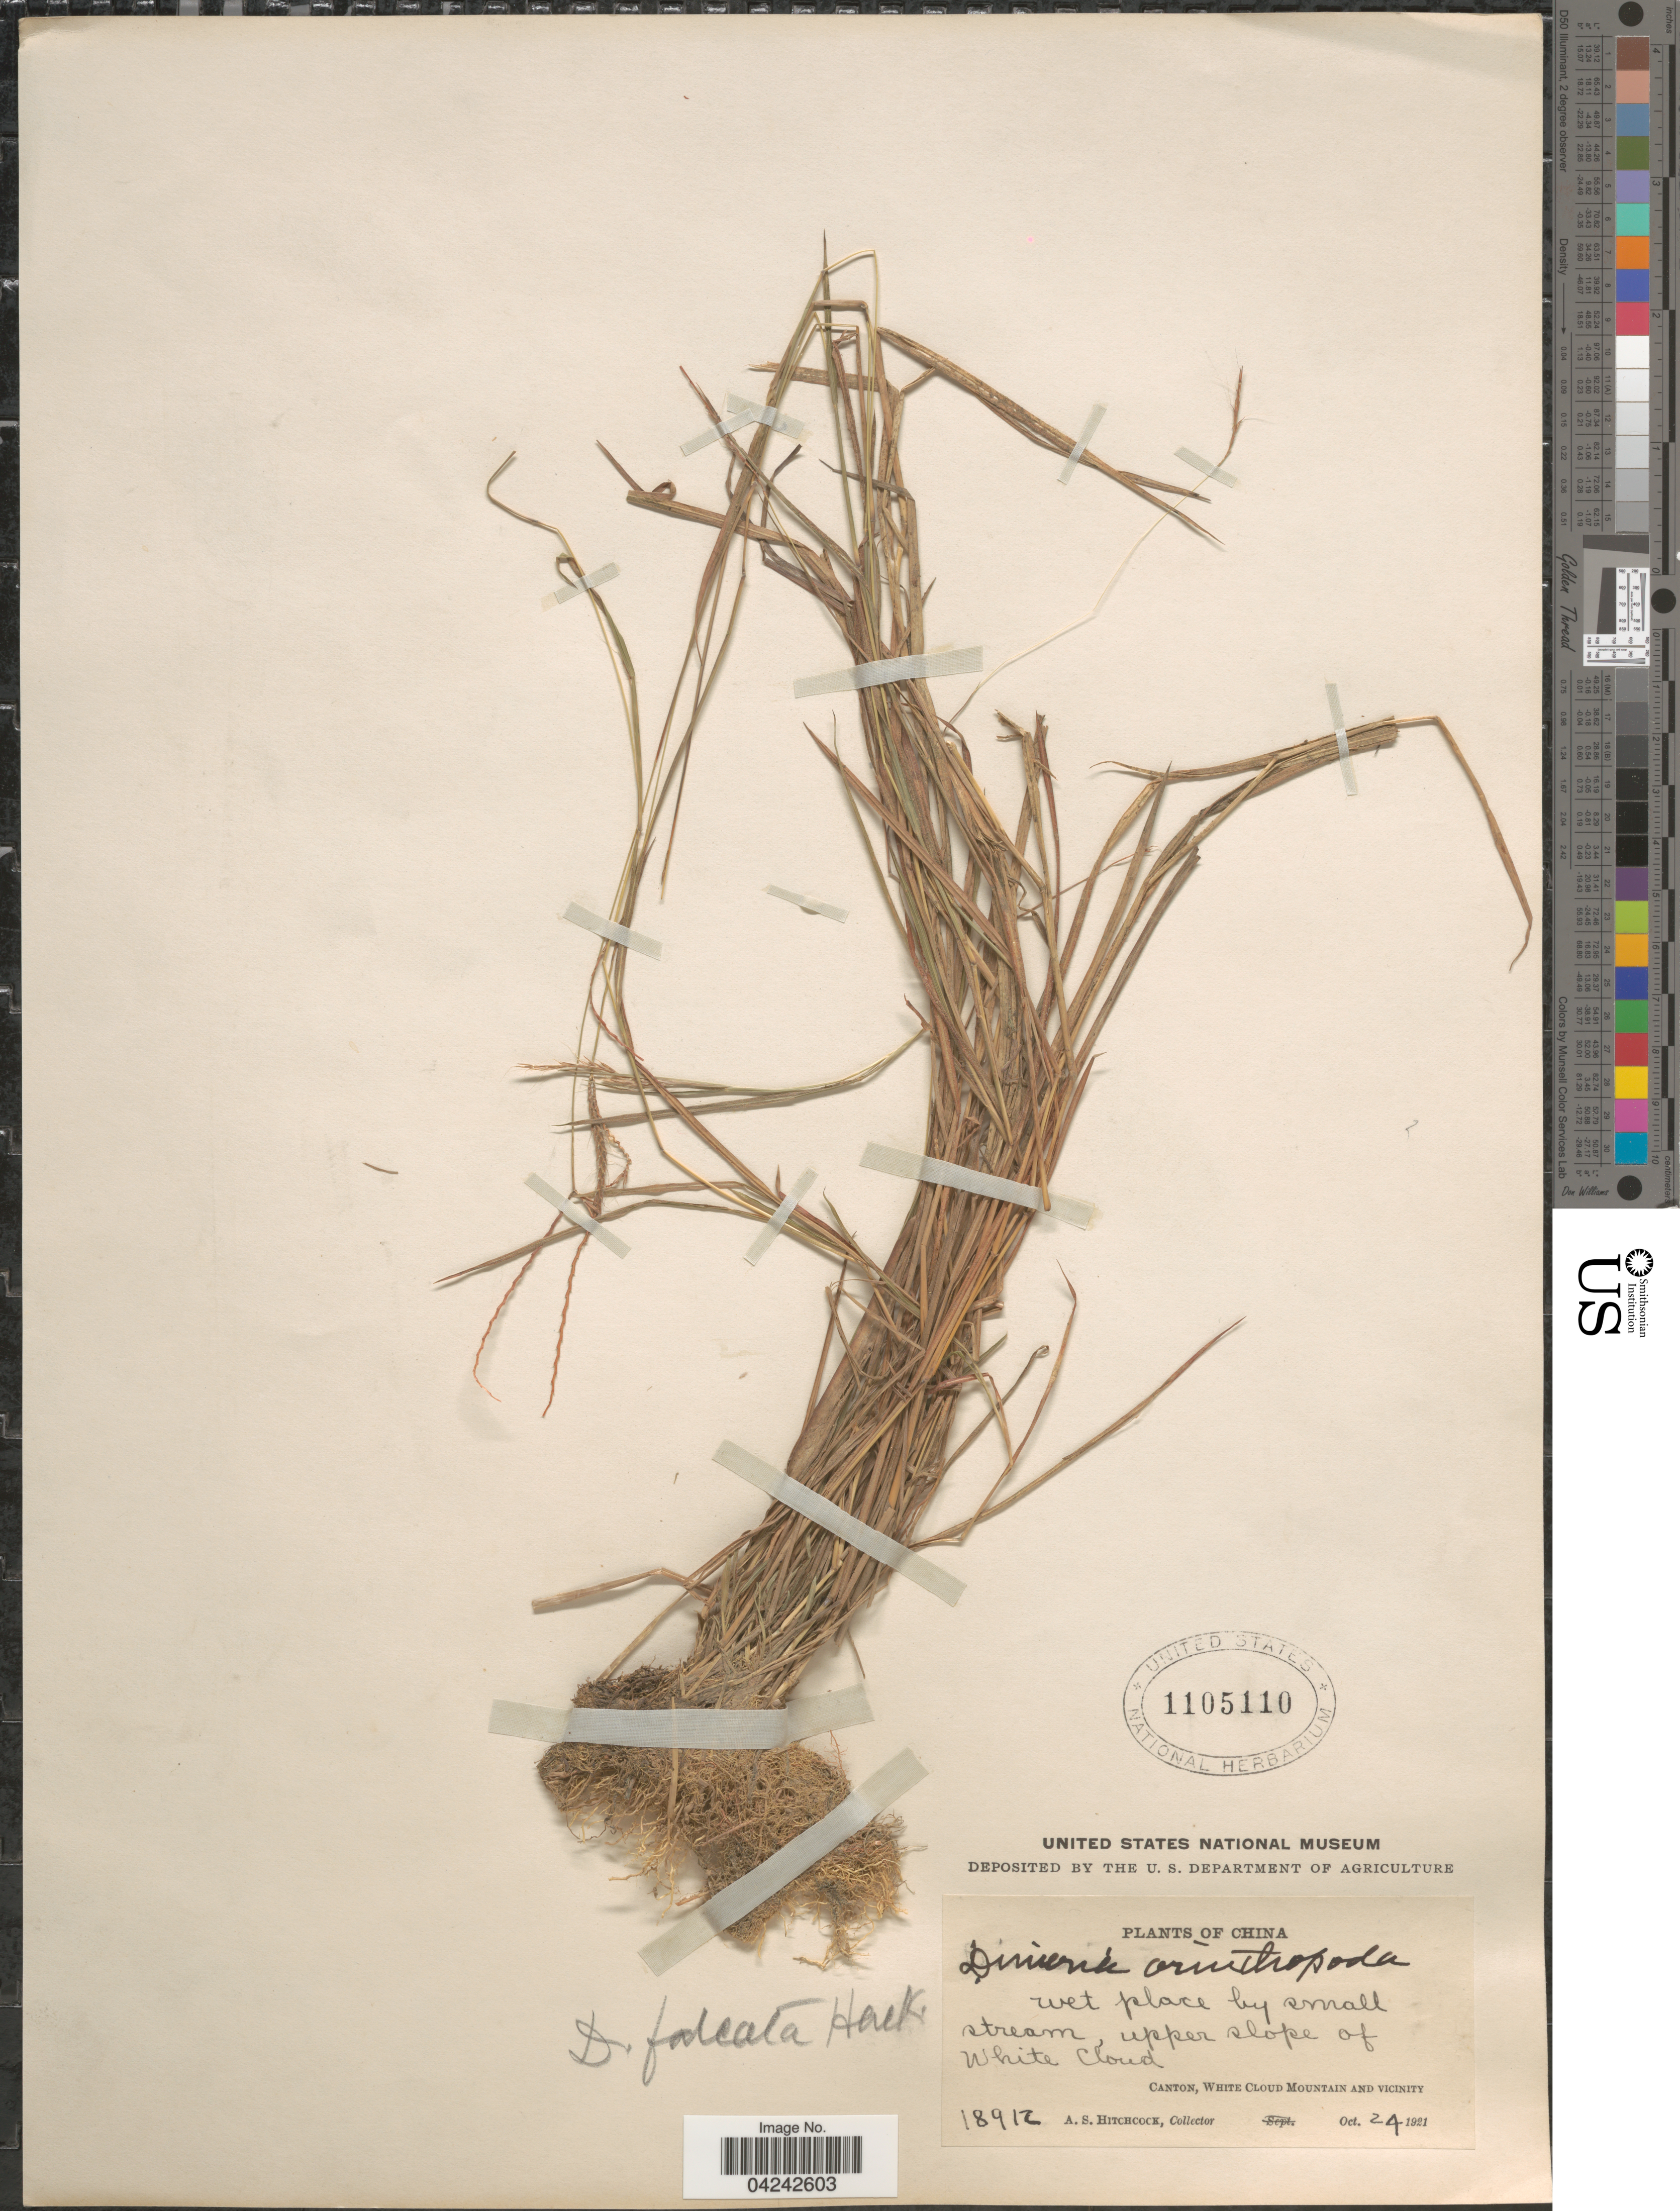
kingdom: Plantae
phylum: Tracheophyta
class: Liliopsida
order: Poales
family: Poaceae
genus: Dimeria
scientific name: Dimeria falcata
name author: Hack.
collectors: A. S. Hitchcock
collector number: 18912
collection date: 1921-10-24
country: China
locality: Upper slope of White Cloud. Canton, White Cloud Mountain and vicinity.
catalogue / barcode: US 1105110